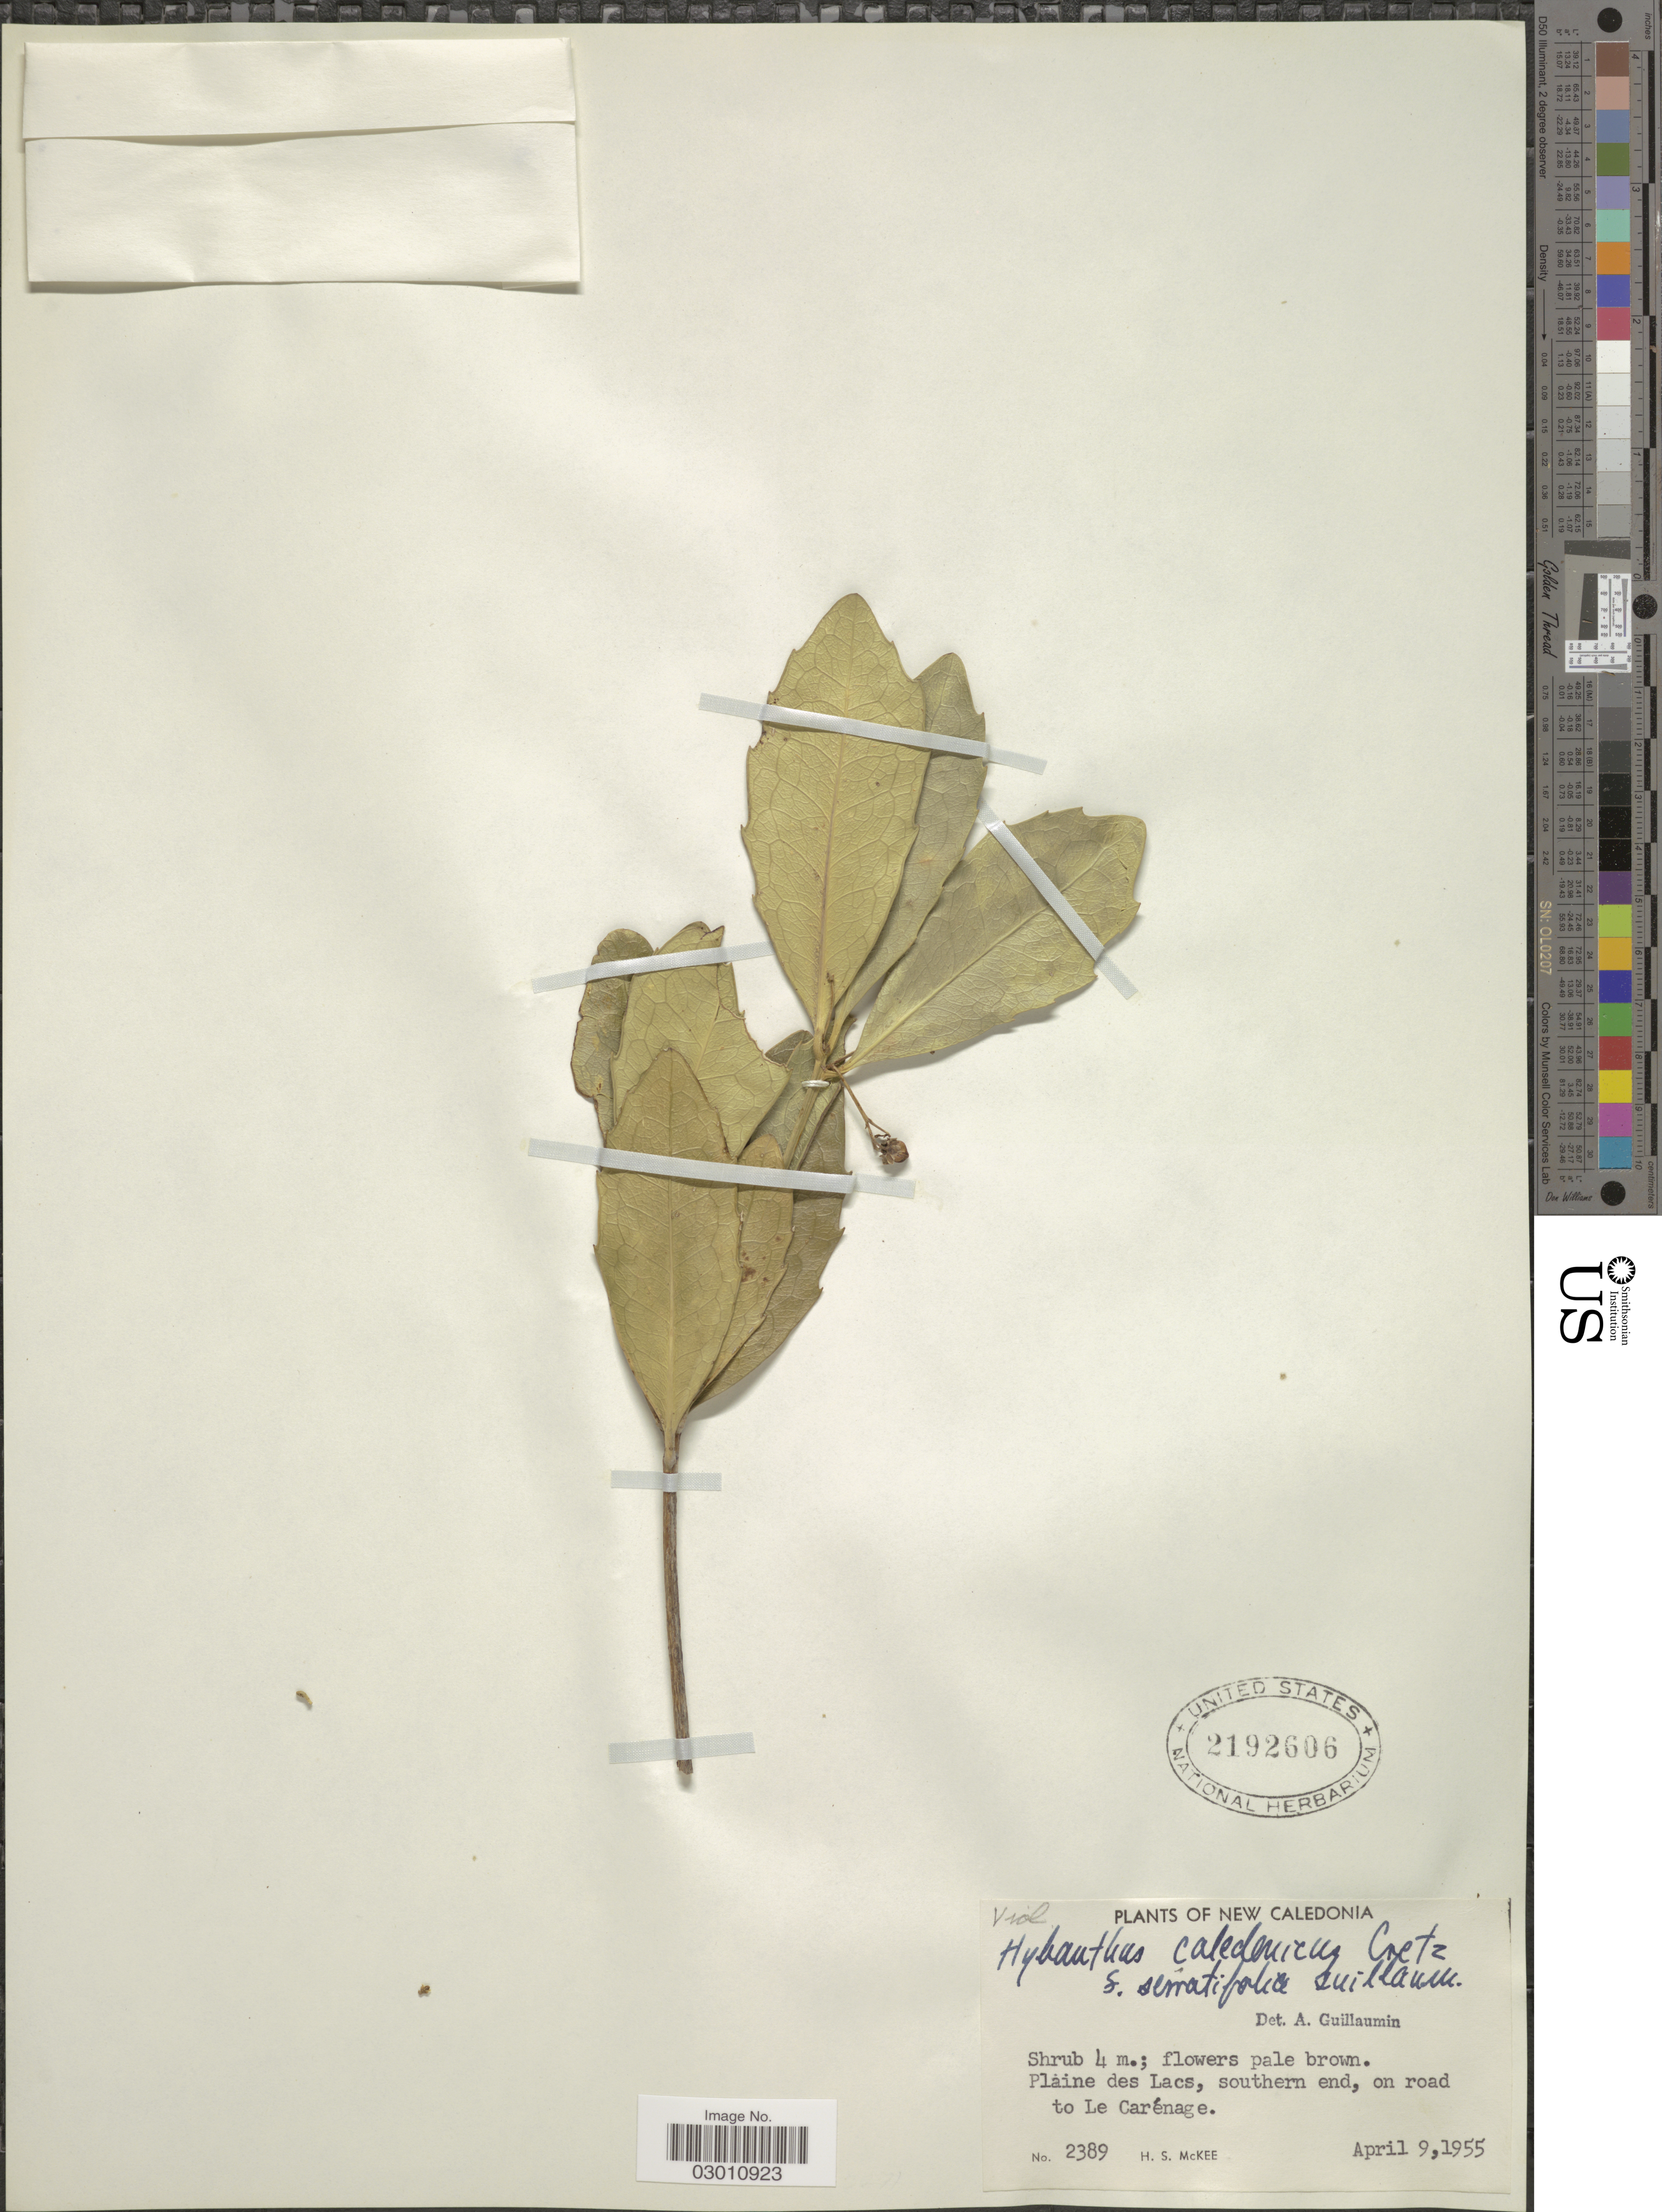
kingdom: Plantae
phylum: Tracheophyta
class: Magnoliopsida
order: Malpighiales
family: Violaceae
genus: Hybanthus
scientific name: Hybanthus caledonicus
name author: (Turcz.) Cretz.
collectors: H. S. McKee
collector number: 2389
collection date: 1955-04-09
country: New Caledonia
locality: Plaine des Lacs, southern end on road to Le Carénage.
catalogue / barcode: US 2192606